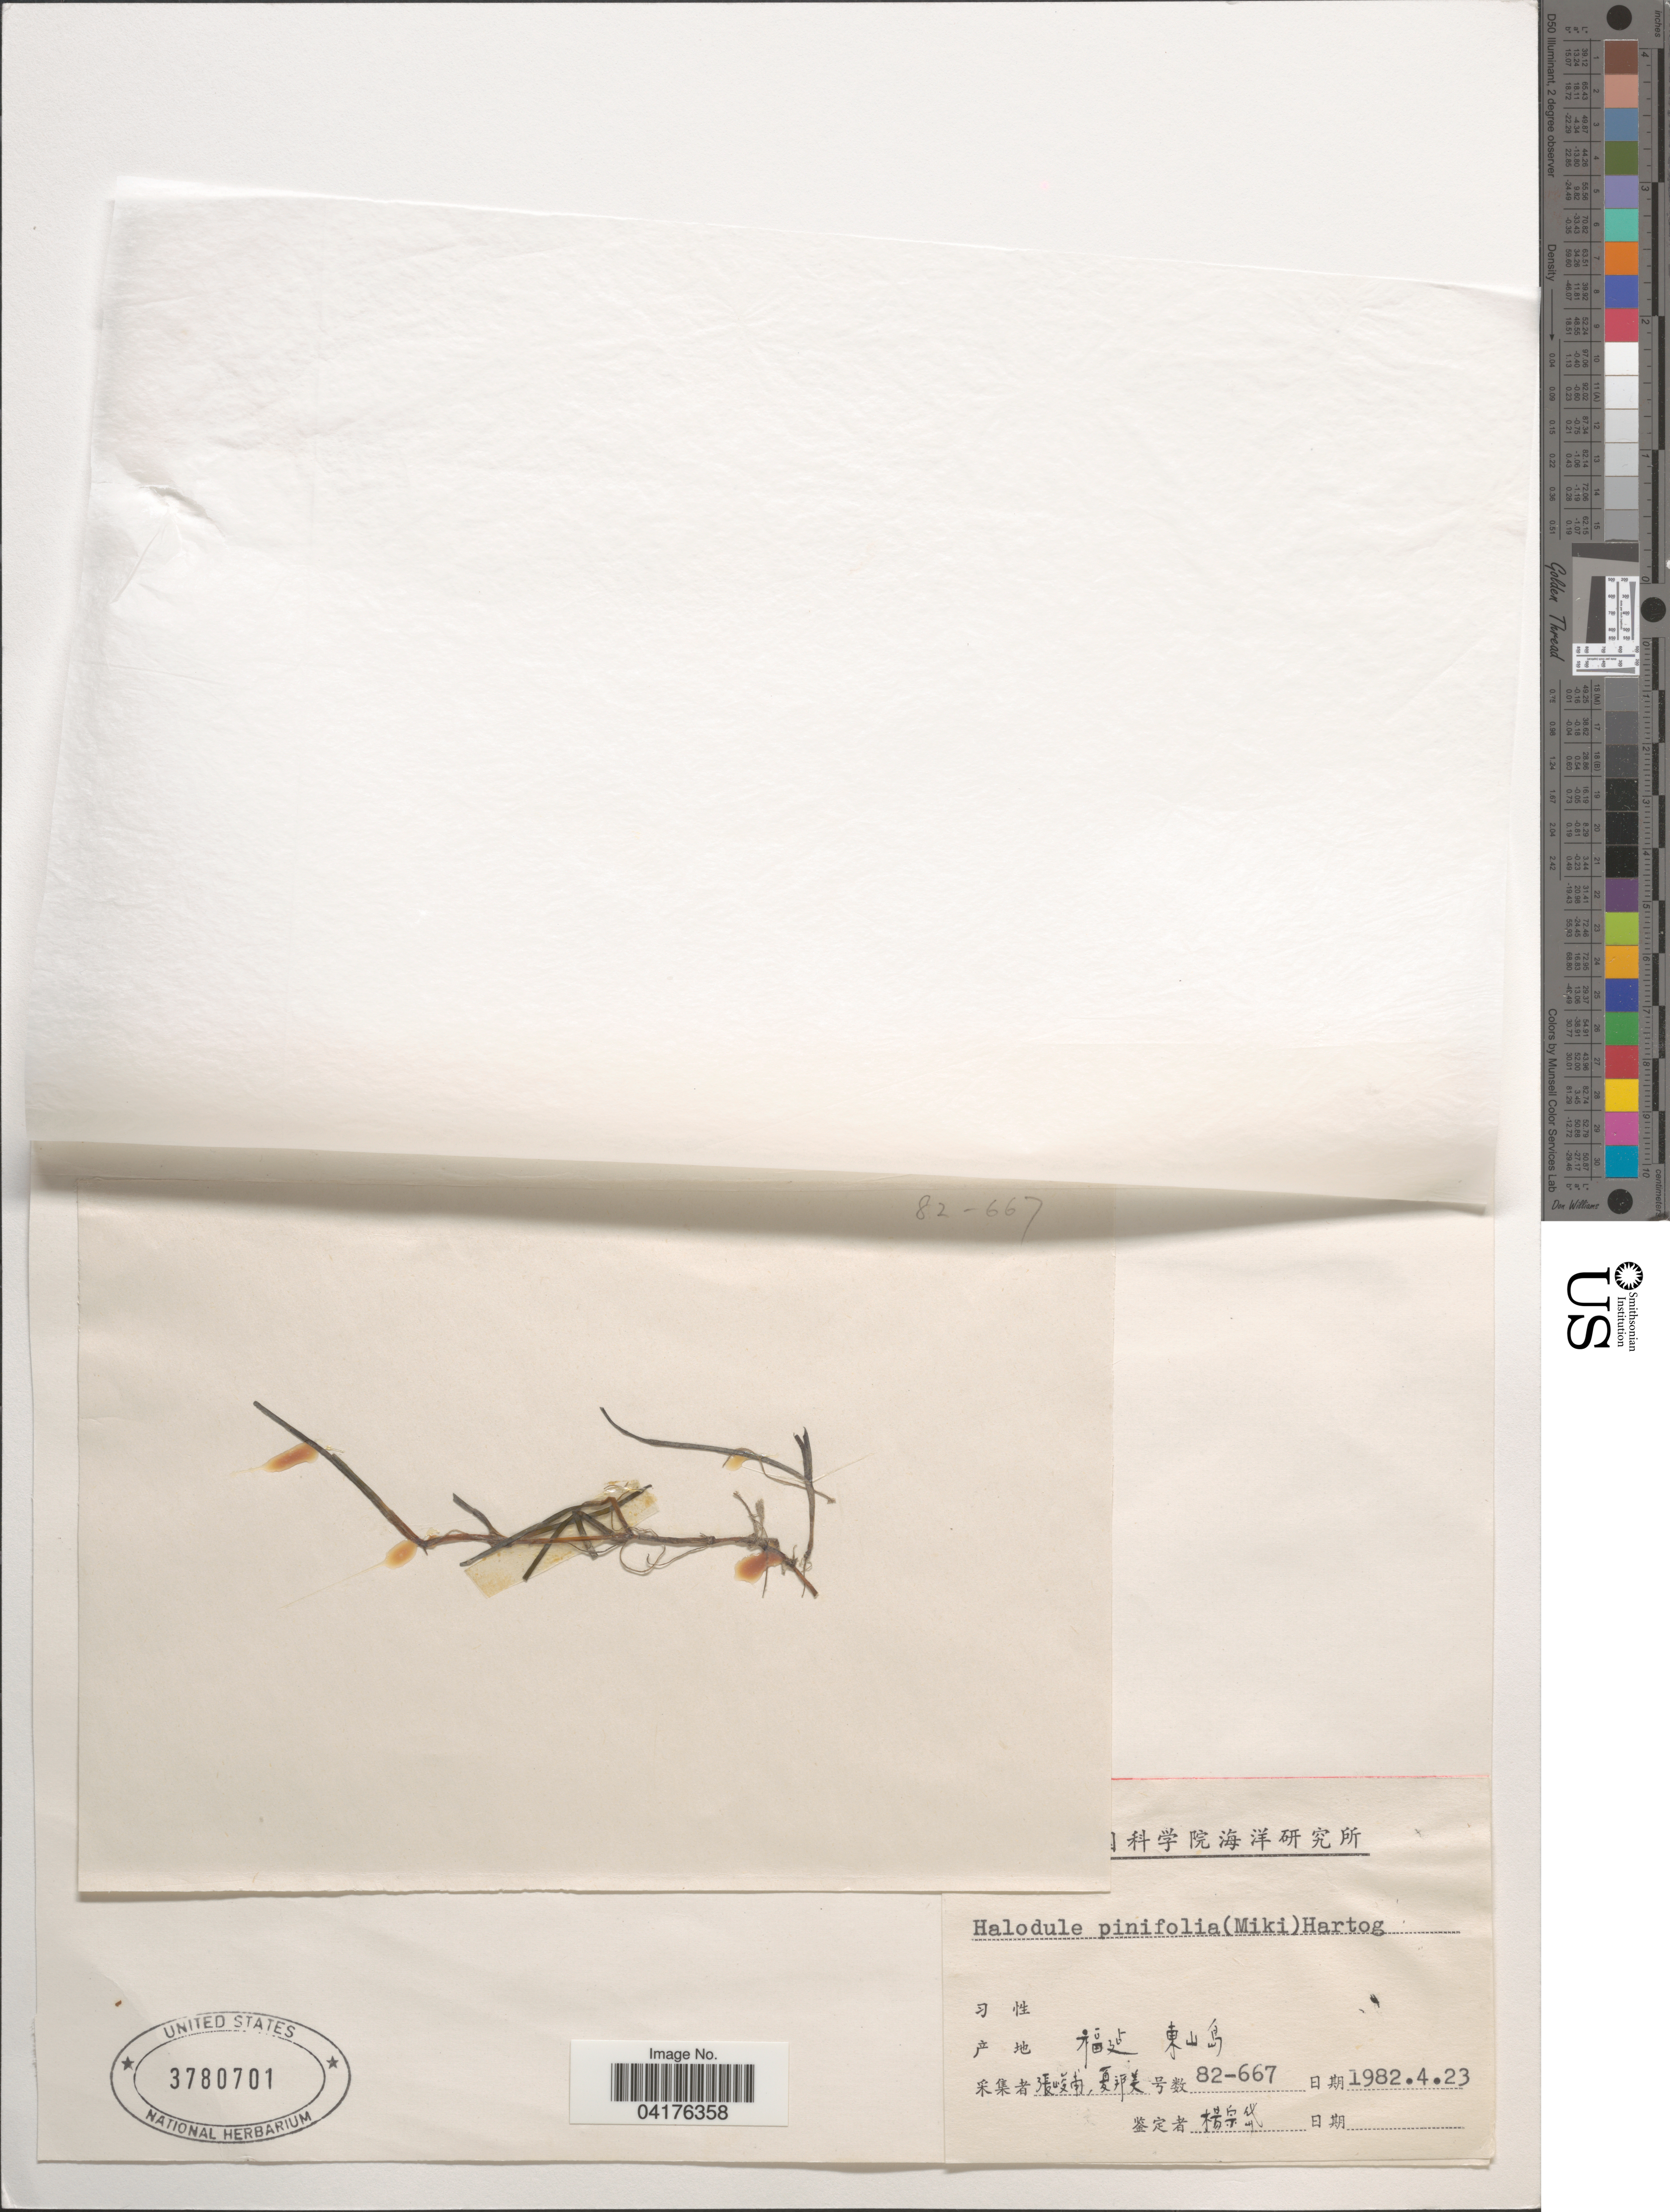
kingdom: Plantae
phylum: Tracheophyta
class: Liliopsida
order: Alismatales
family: Cymodoceaceae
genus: Halodule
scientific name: Halodule pinifolia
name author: (Miki) Hartog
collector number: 82-667?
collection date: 1982-04-23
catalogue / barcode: US 3780701